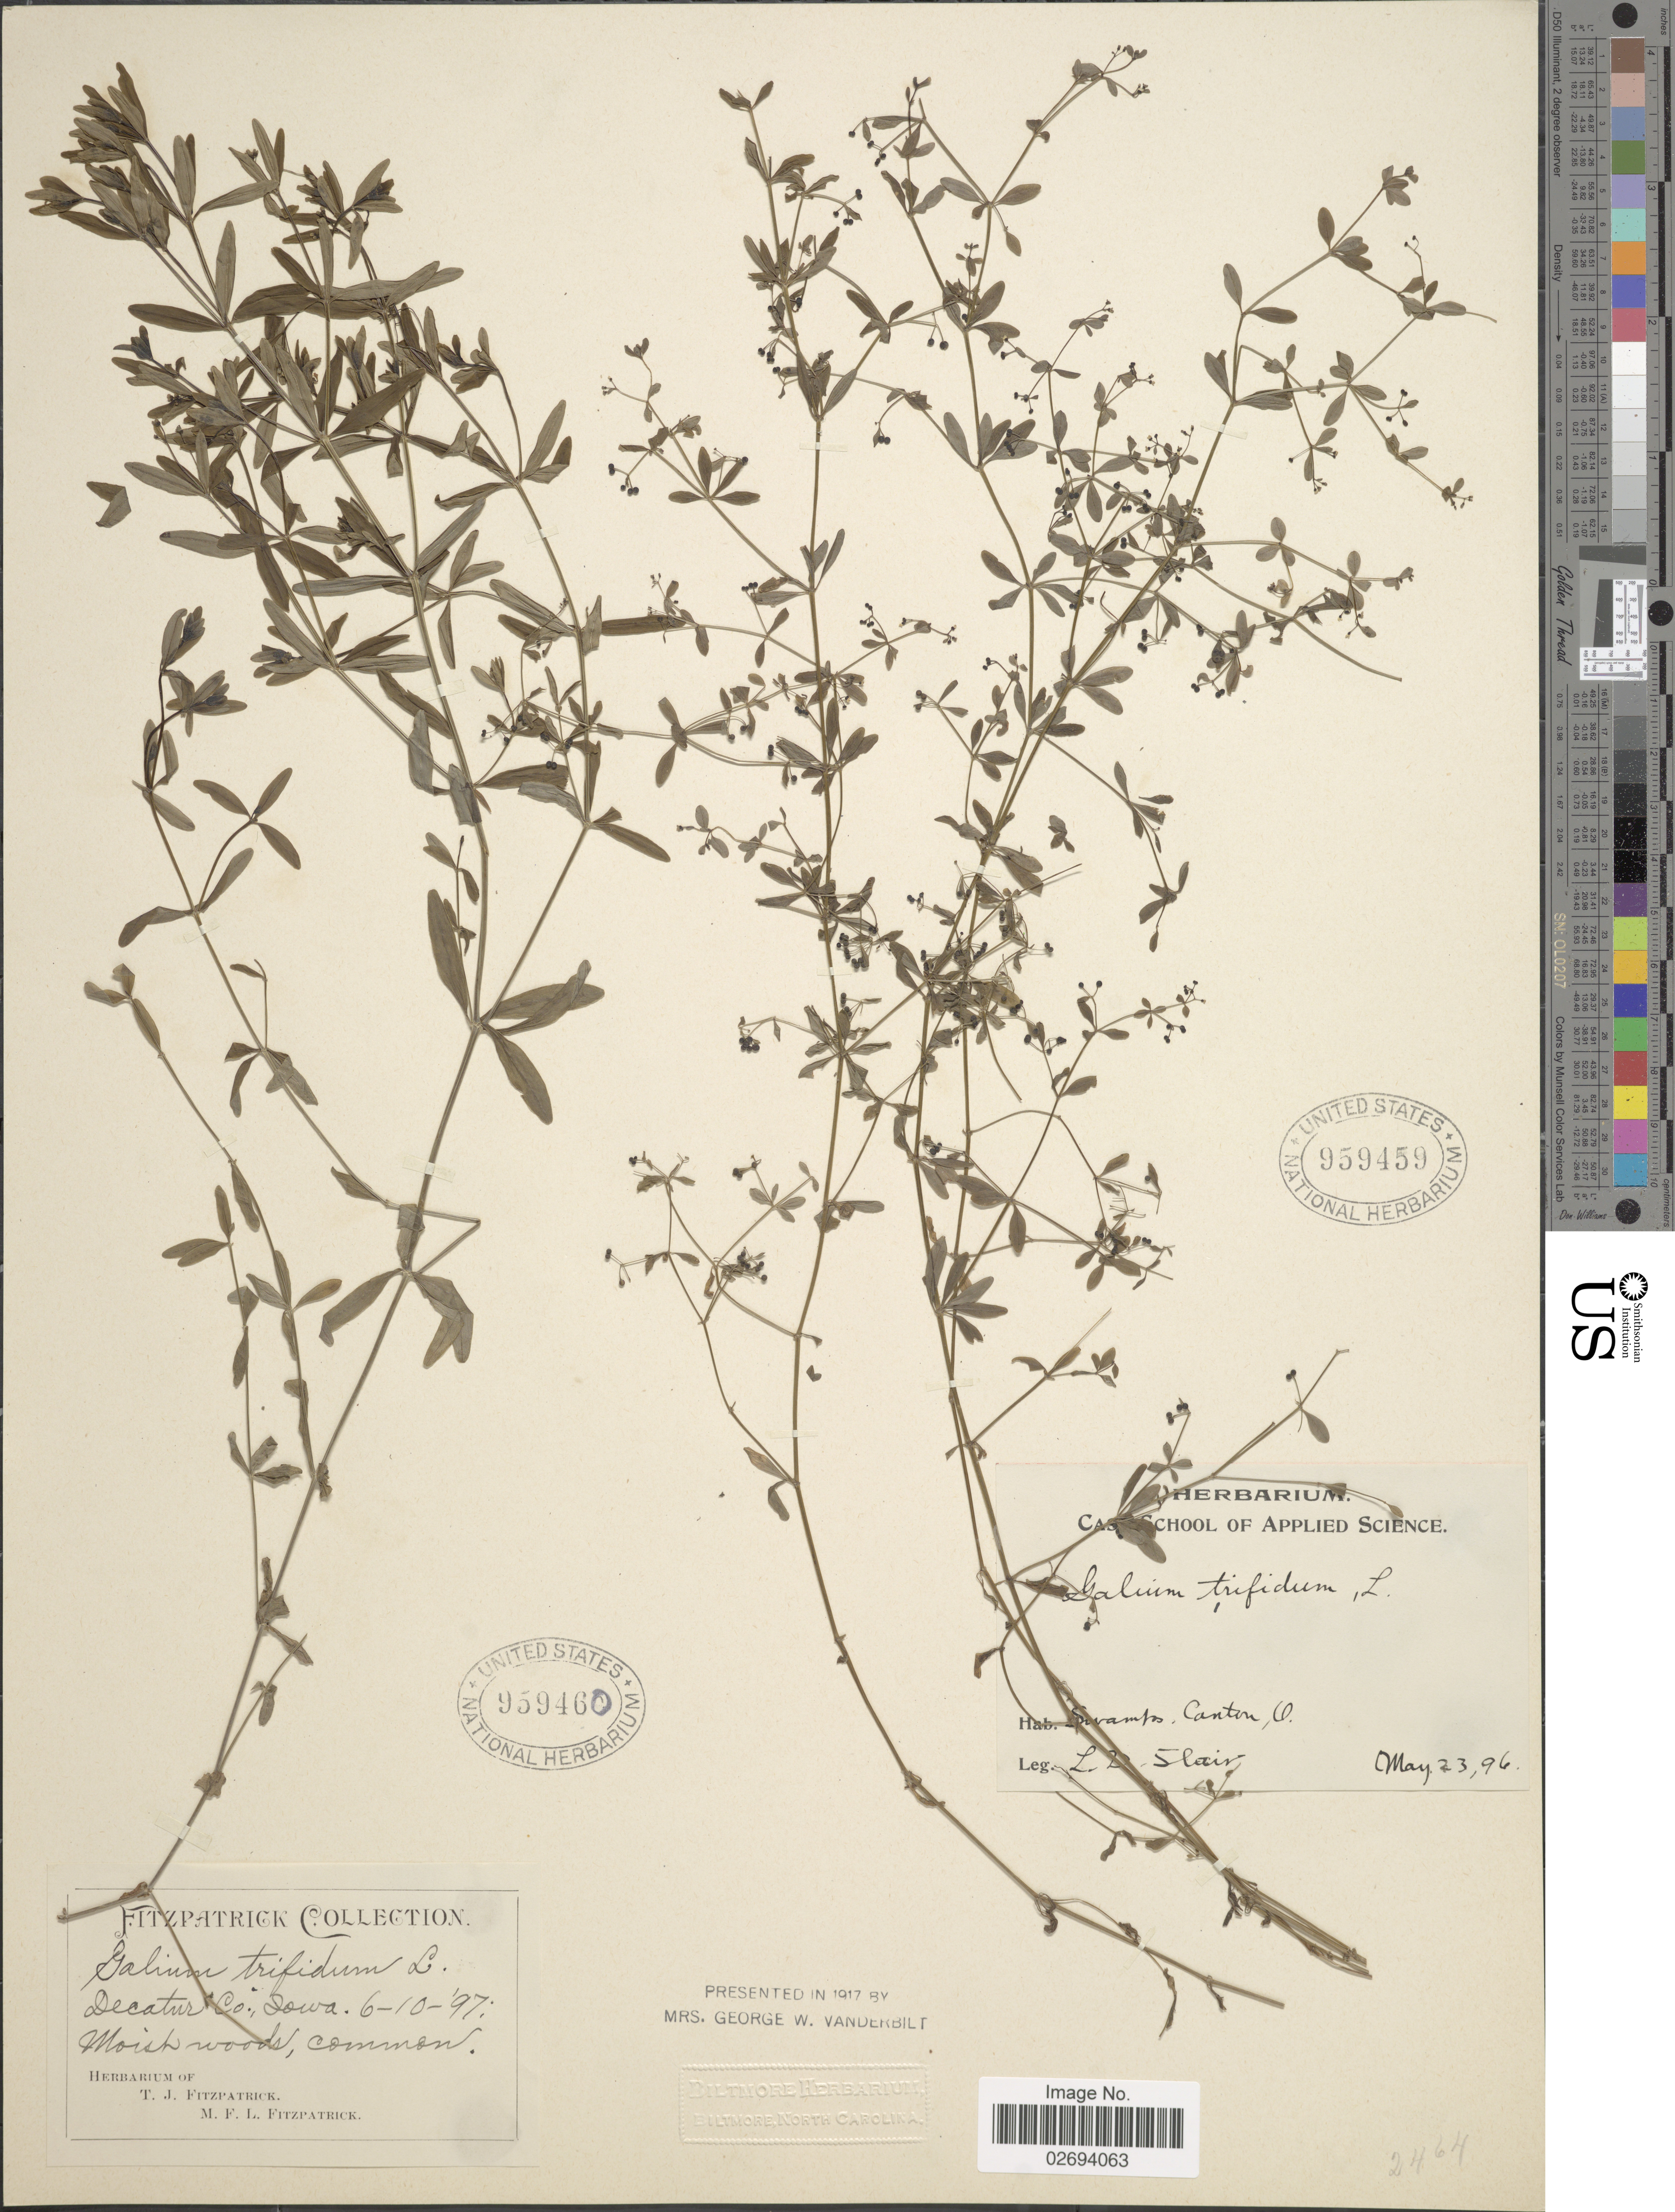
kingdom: Plantae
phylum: Tracheophyta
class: Magnoliopsida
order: Gentianales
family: Rubiaceae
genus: Galium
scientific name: Galium trifidum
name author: L.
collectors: T. Fitzpatrick & M. Fitzpatrick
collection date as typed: Transcribed d/m/y: 10/6/97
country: United States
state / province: Iowa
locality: Decatur Co., moist woods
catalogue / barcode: US 959460-2